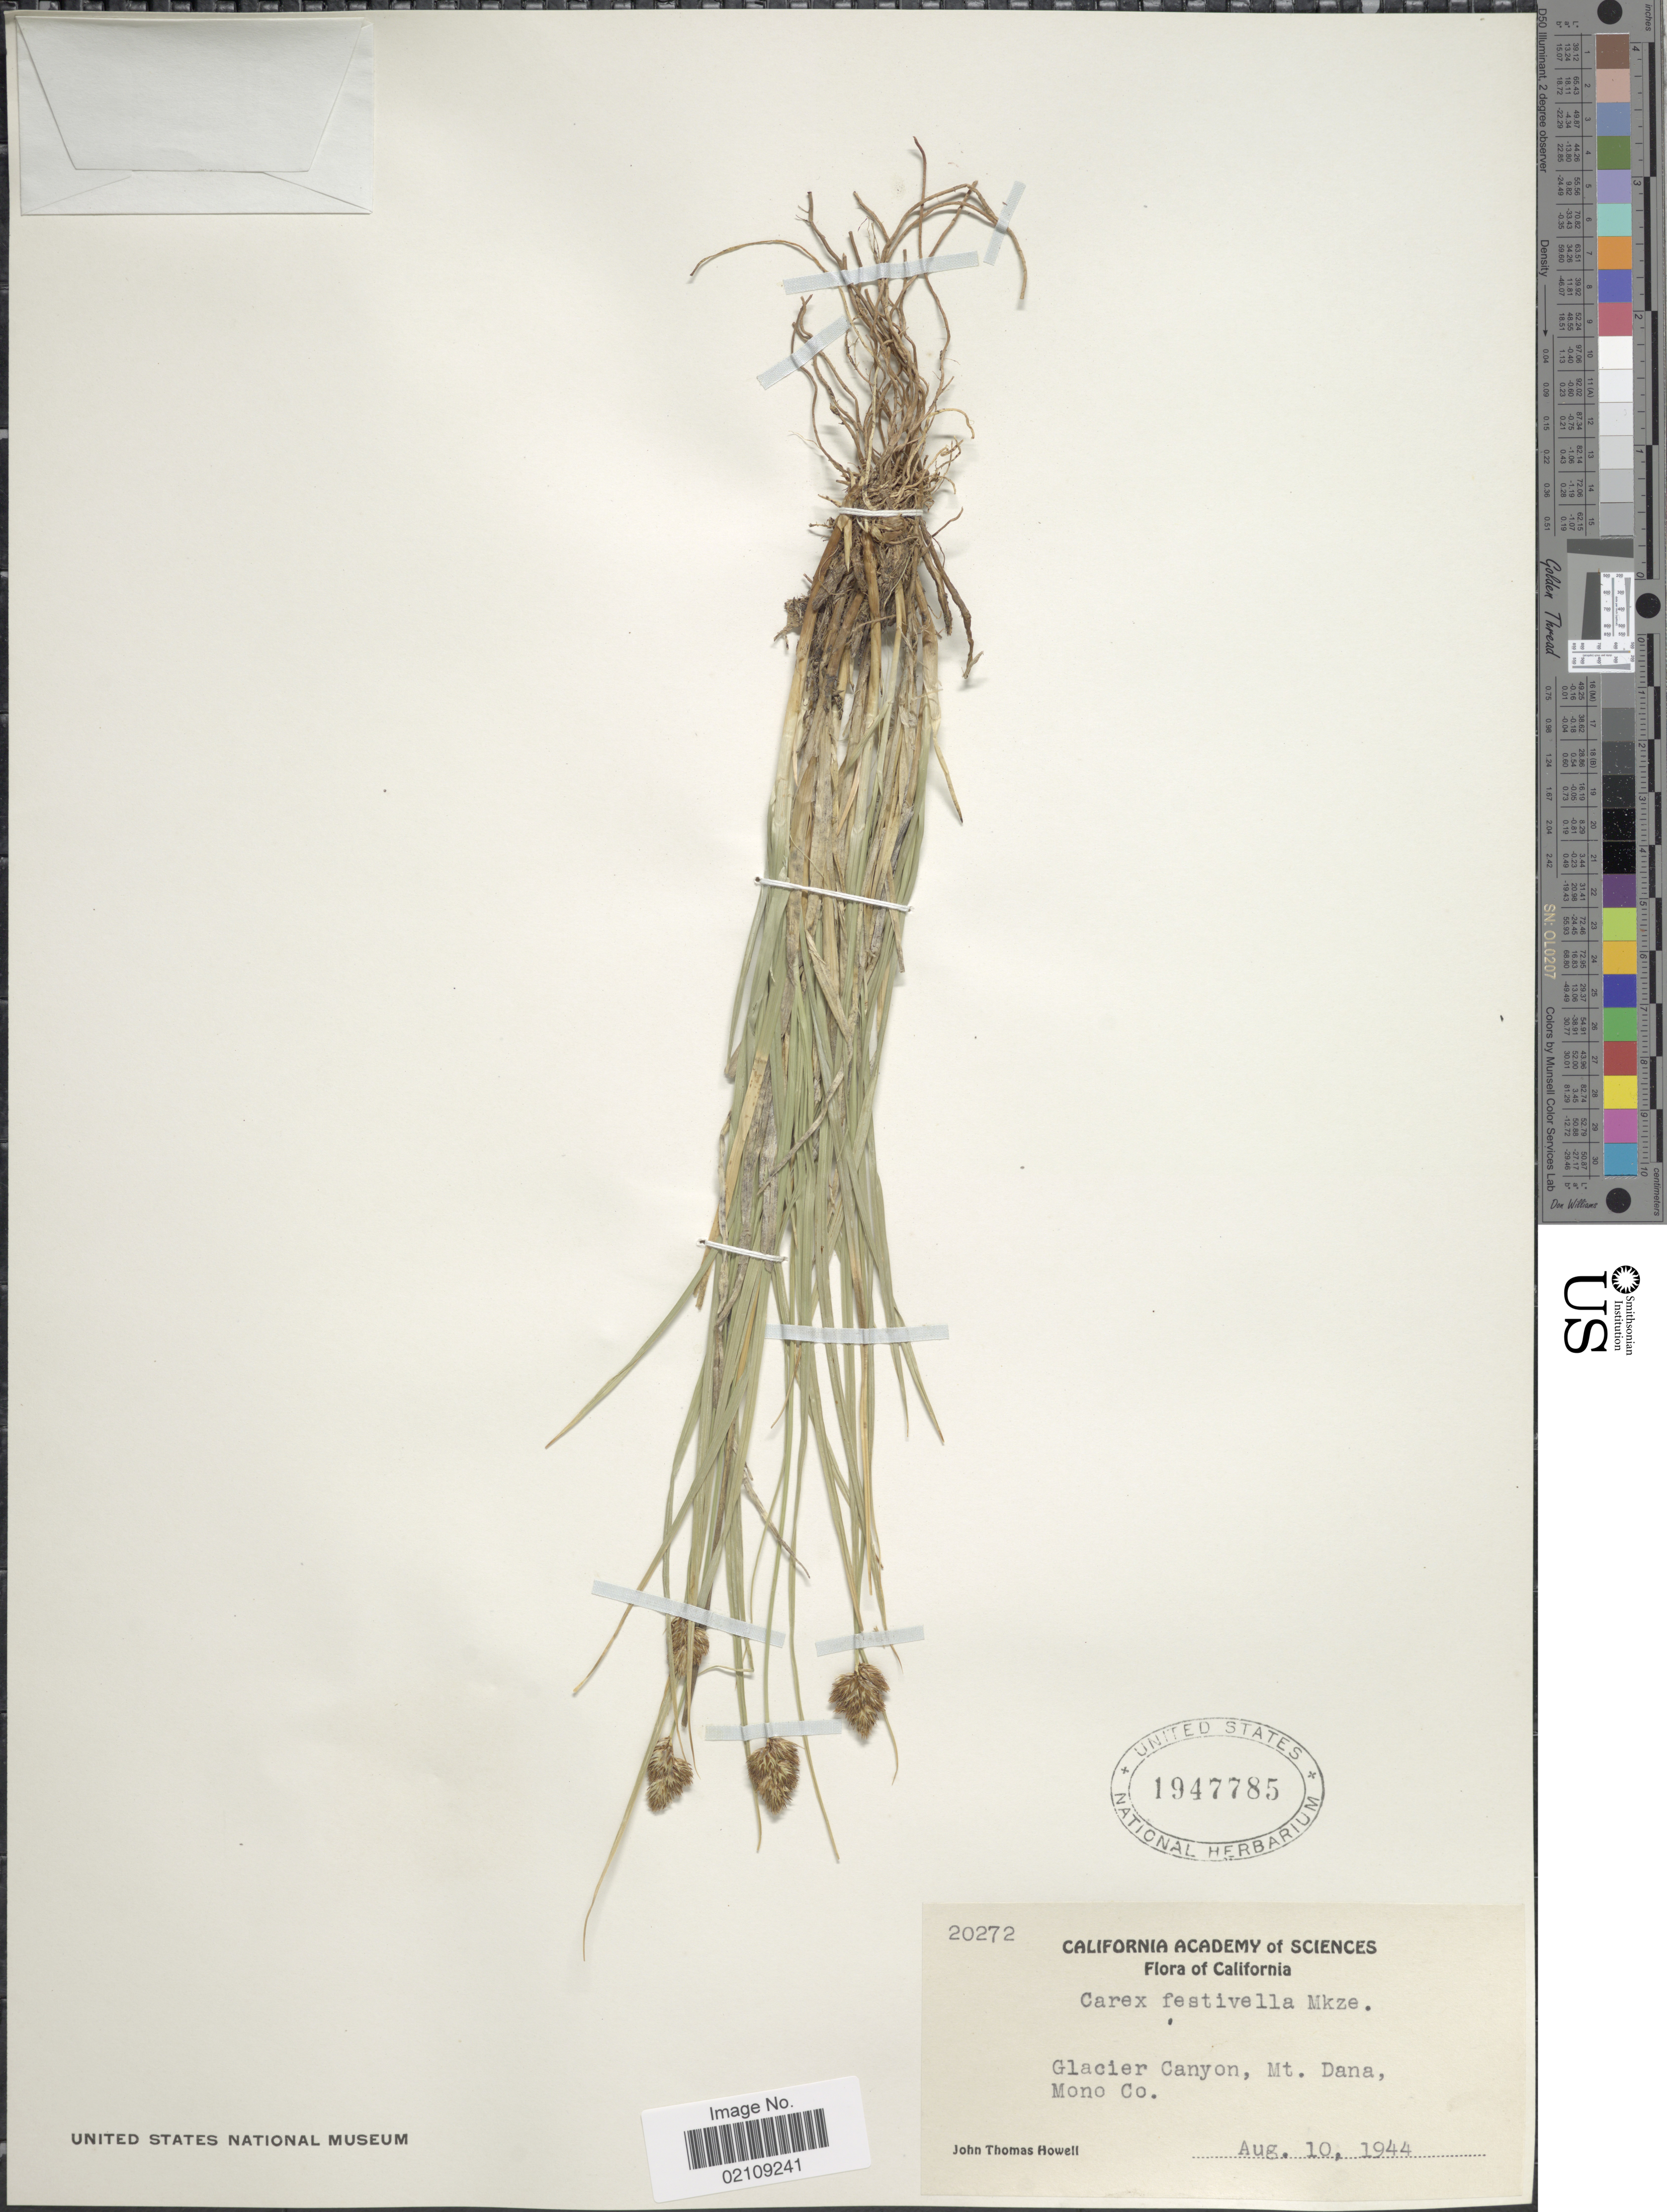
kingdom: Plantae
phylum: Tracheophyta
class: Liliopsida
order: Poales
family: Cyperaceae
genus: Carex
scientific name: Carex microptera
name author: Mack.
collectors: J. T. Howell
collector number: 20272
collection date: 1944-08-10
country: United States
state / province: California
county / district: Mono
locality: Glacier Canyon, Mt Dana, Mono Co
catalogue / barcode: US 1947785